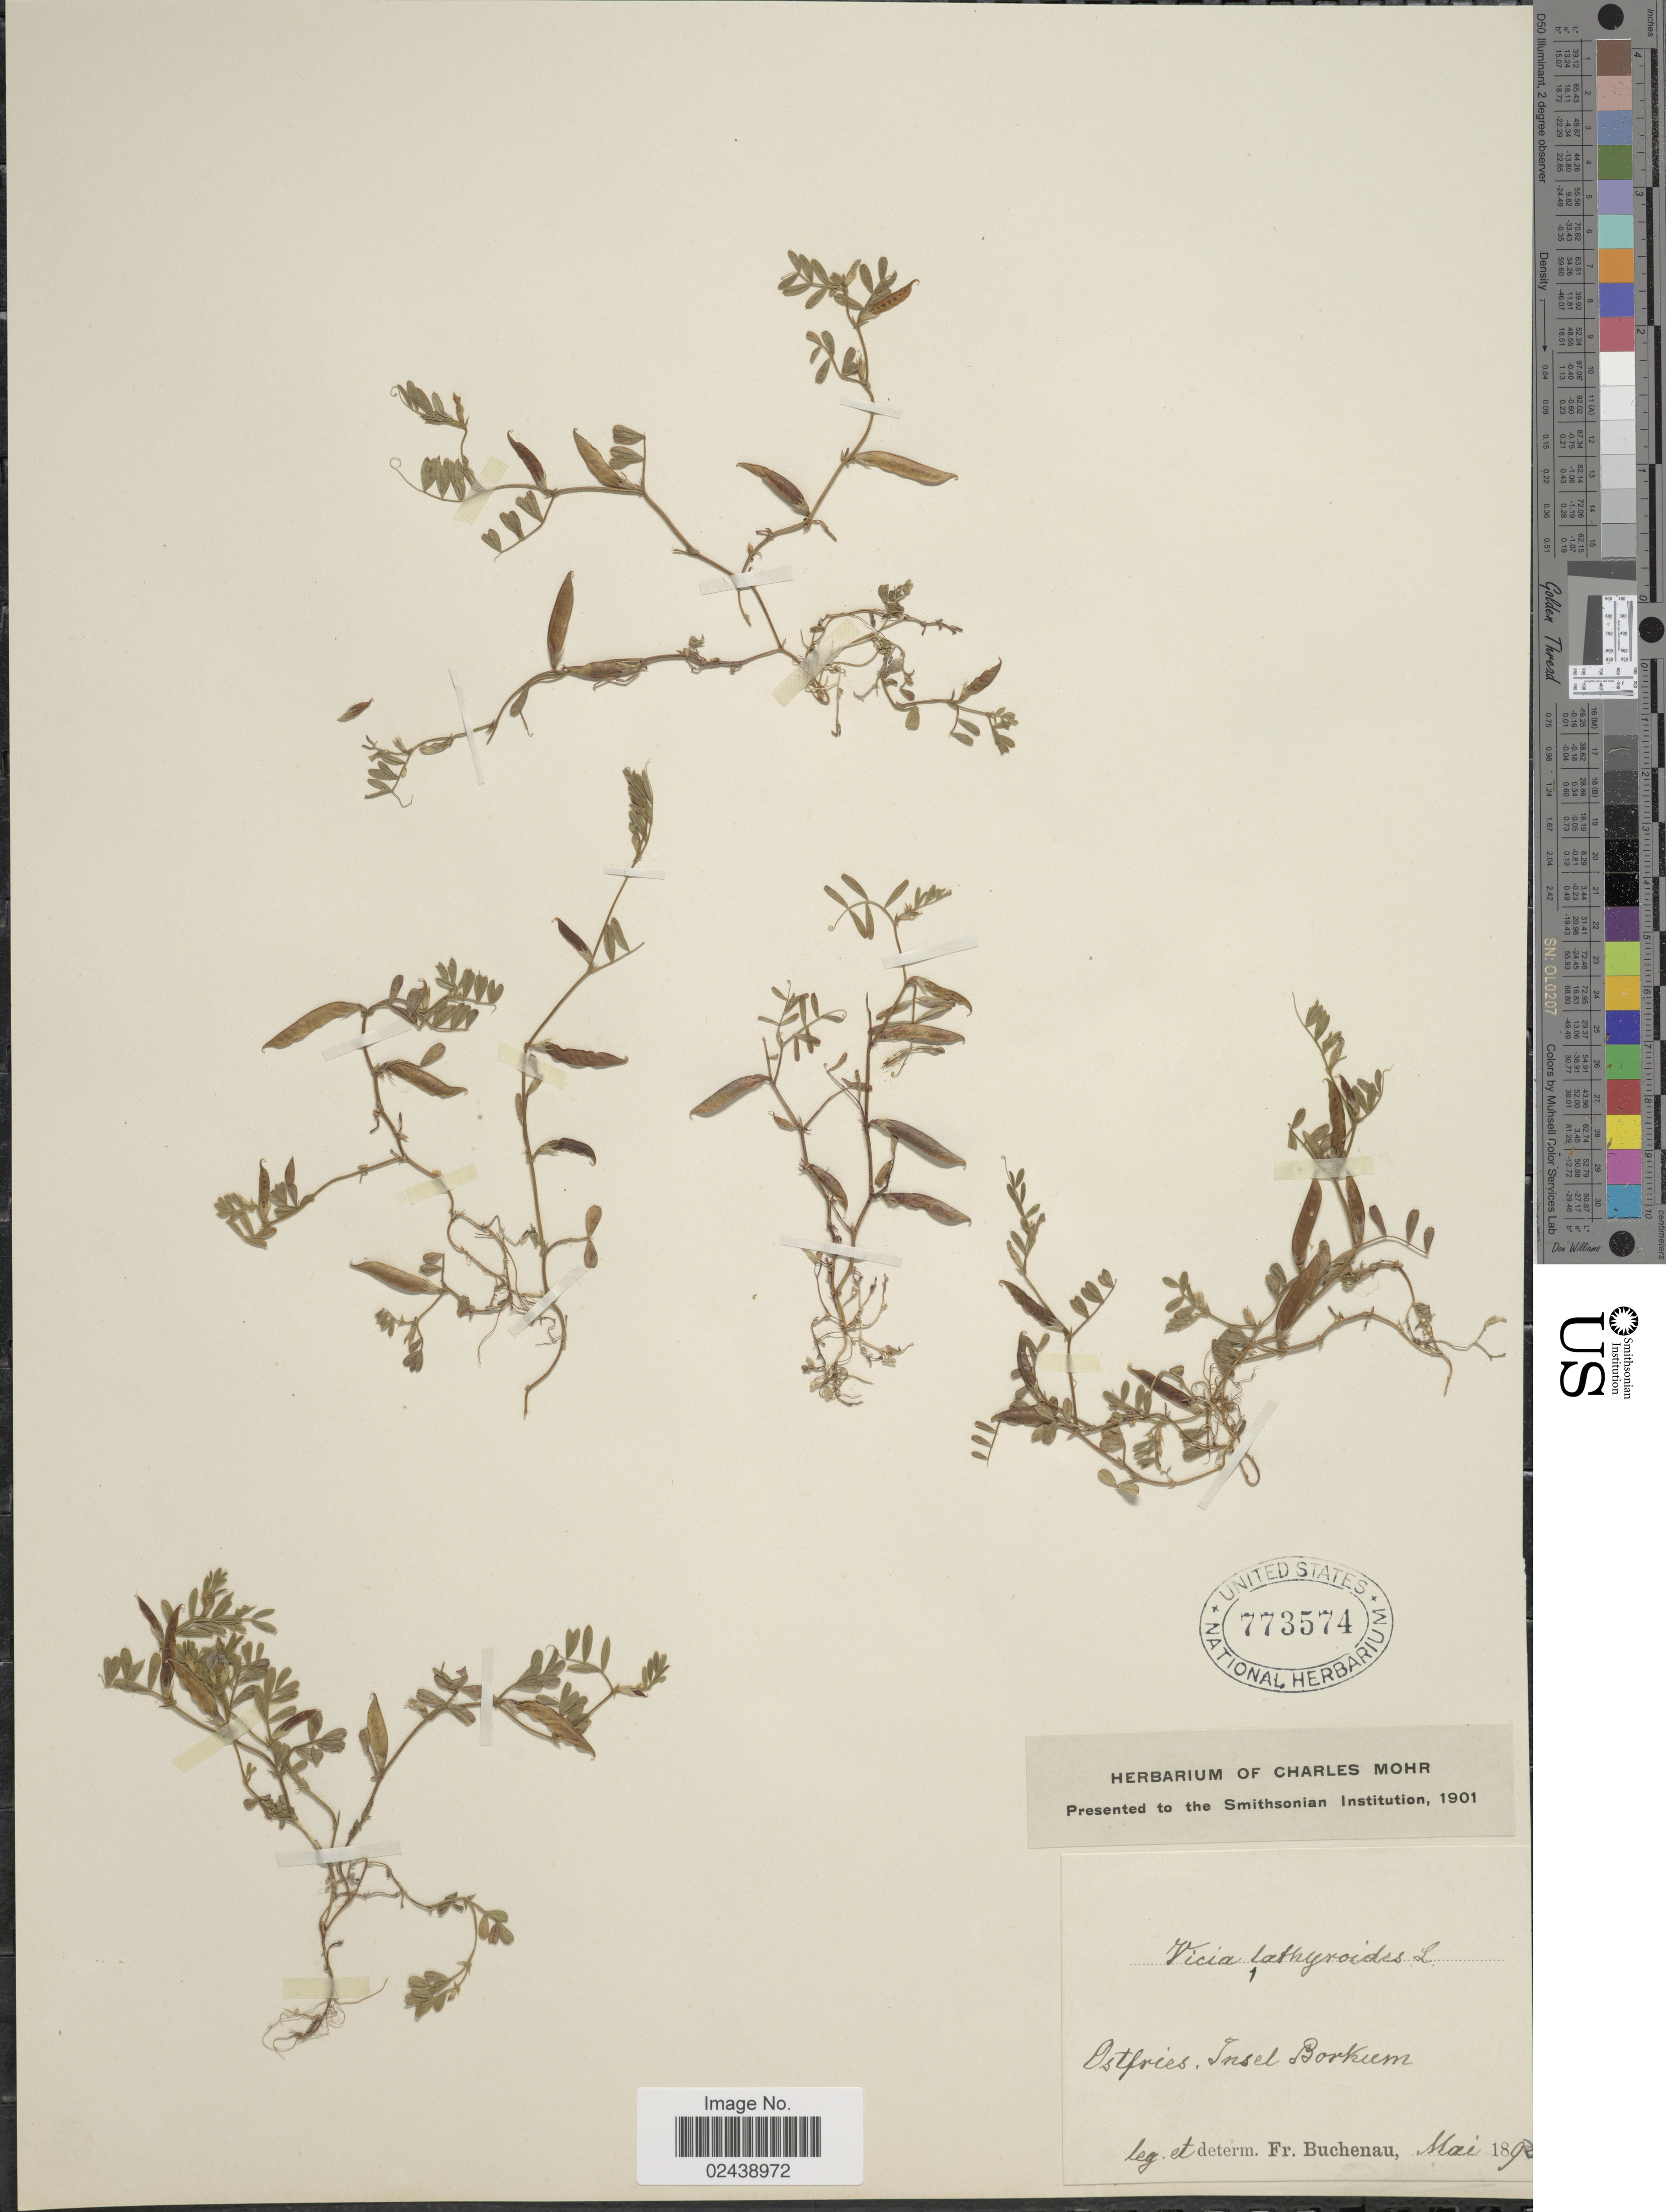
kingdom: Plantae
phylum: Tracheophyta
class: Magnoliopsida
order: Fabales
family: Fabaceae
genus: Vicia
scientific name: Vicia lathyroides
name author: L.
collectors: F. Buchenau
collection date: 1892-05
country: Germany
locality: Ostfries, Insel Borkiem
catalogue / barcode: US 773574